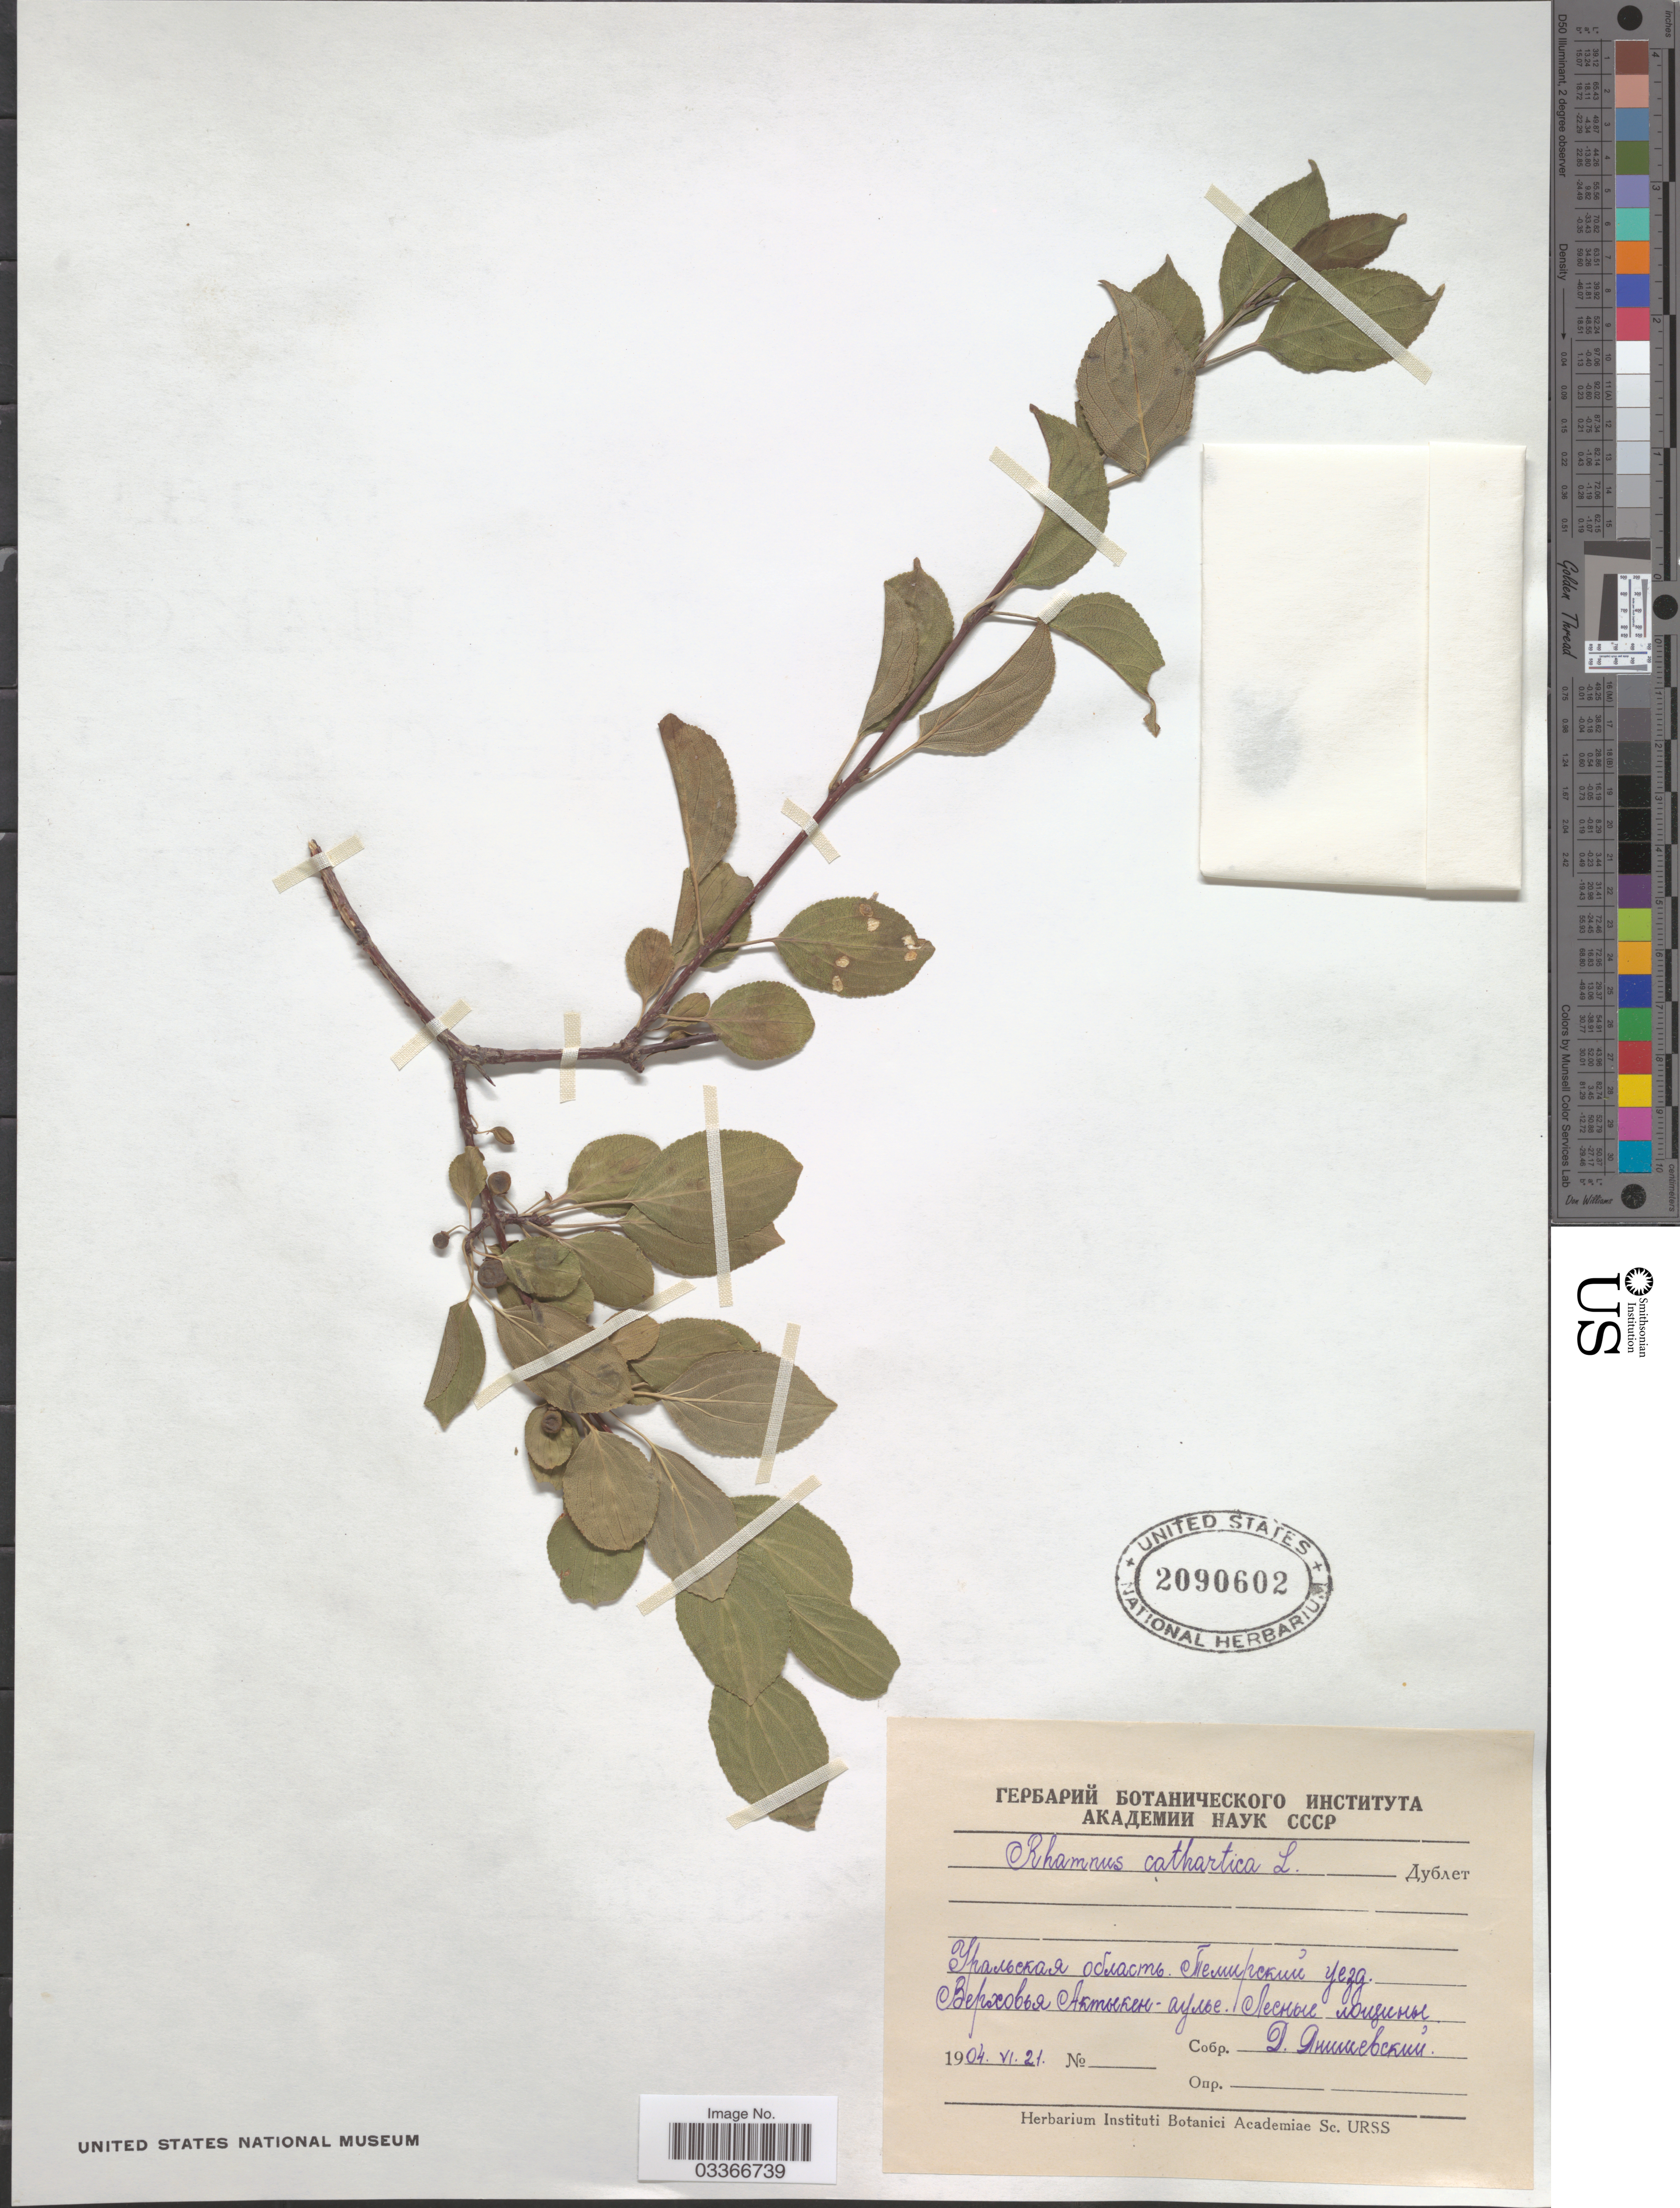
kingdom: Plantae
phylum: Tracheophyta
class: Magnoliopsida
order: Rosales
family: Rhamnaceae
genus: Rhamnus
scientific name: Rhamnus cathartica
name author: L.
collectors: D. Yanishevskiy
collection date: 1904-06-21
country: Kazakhstan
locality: Aktiken.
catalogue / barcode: US 2090602